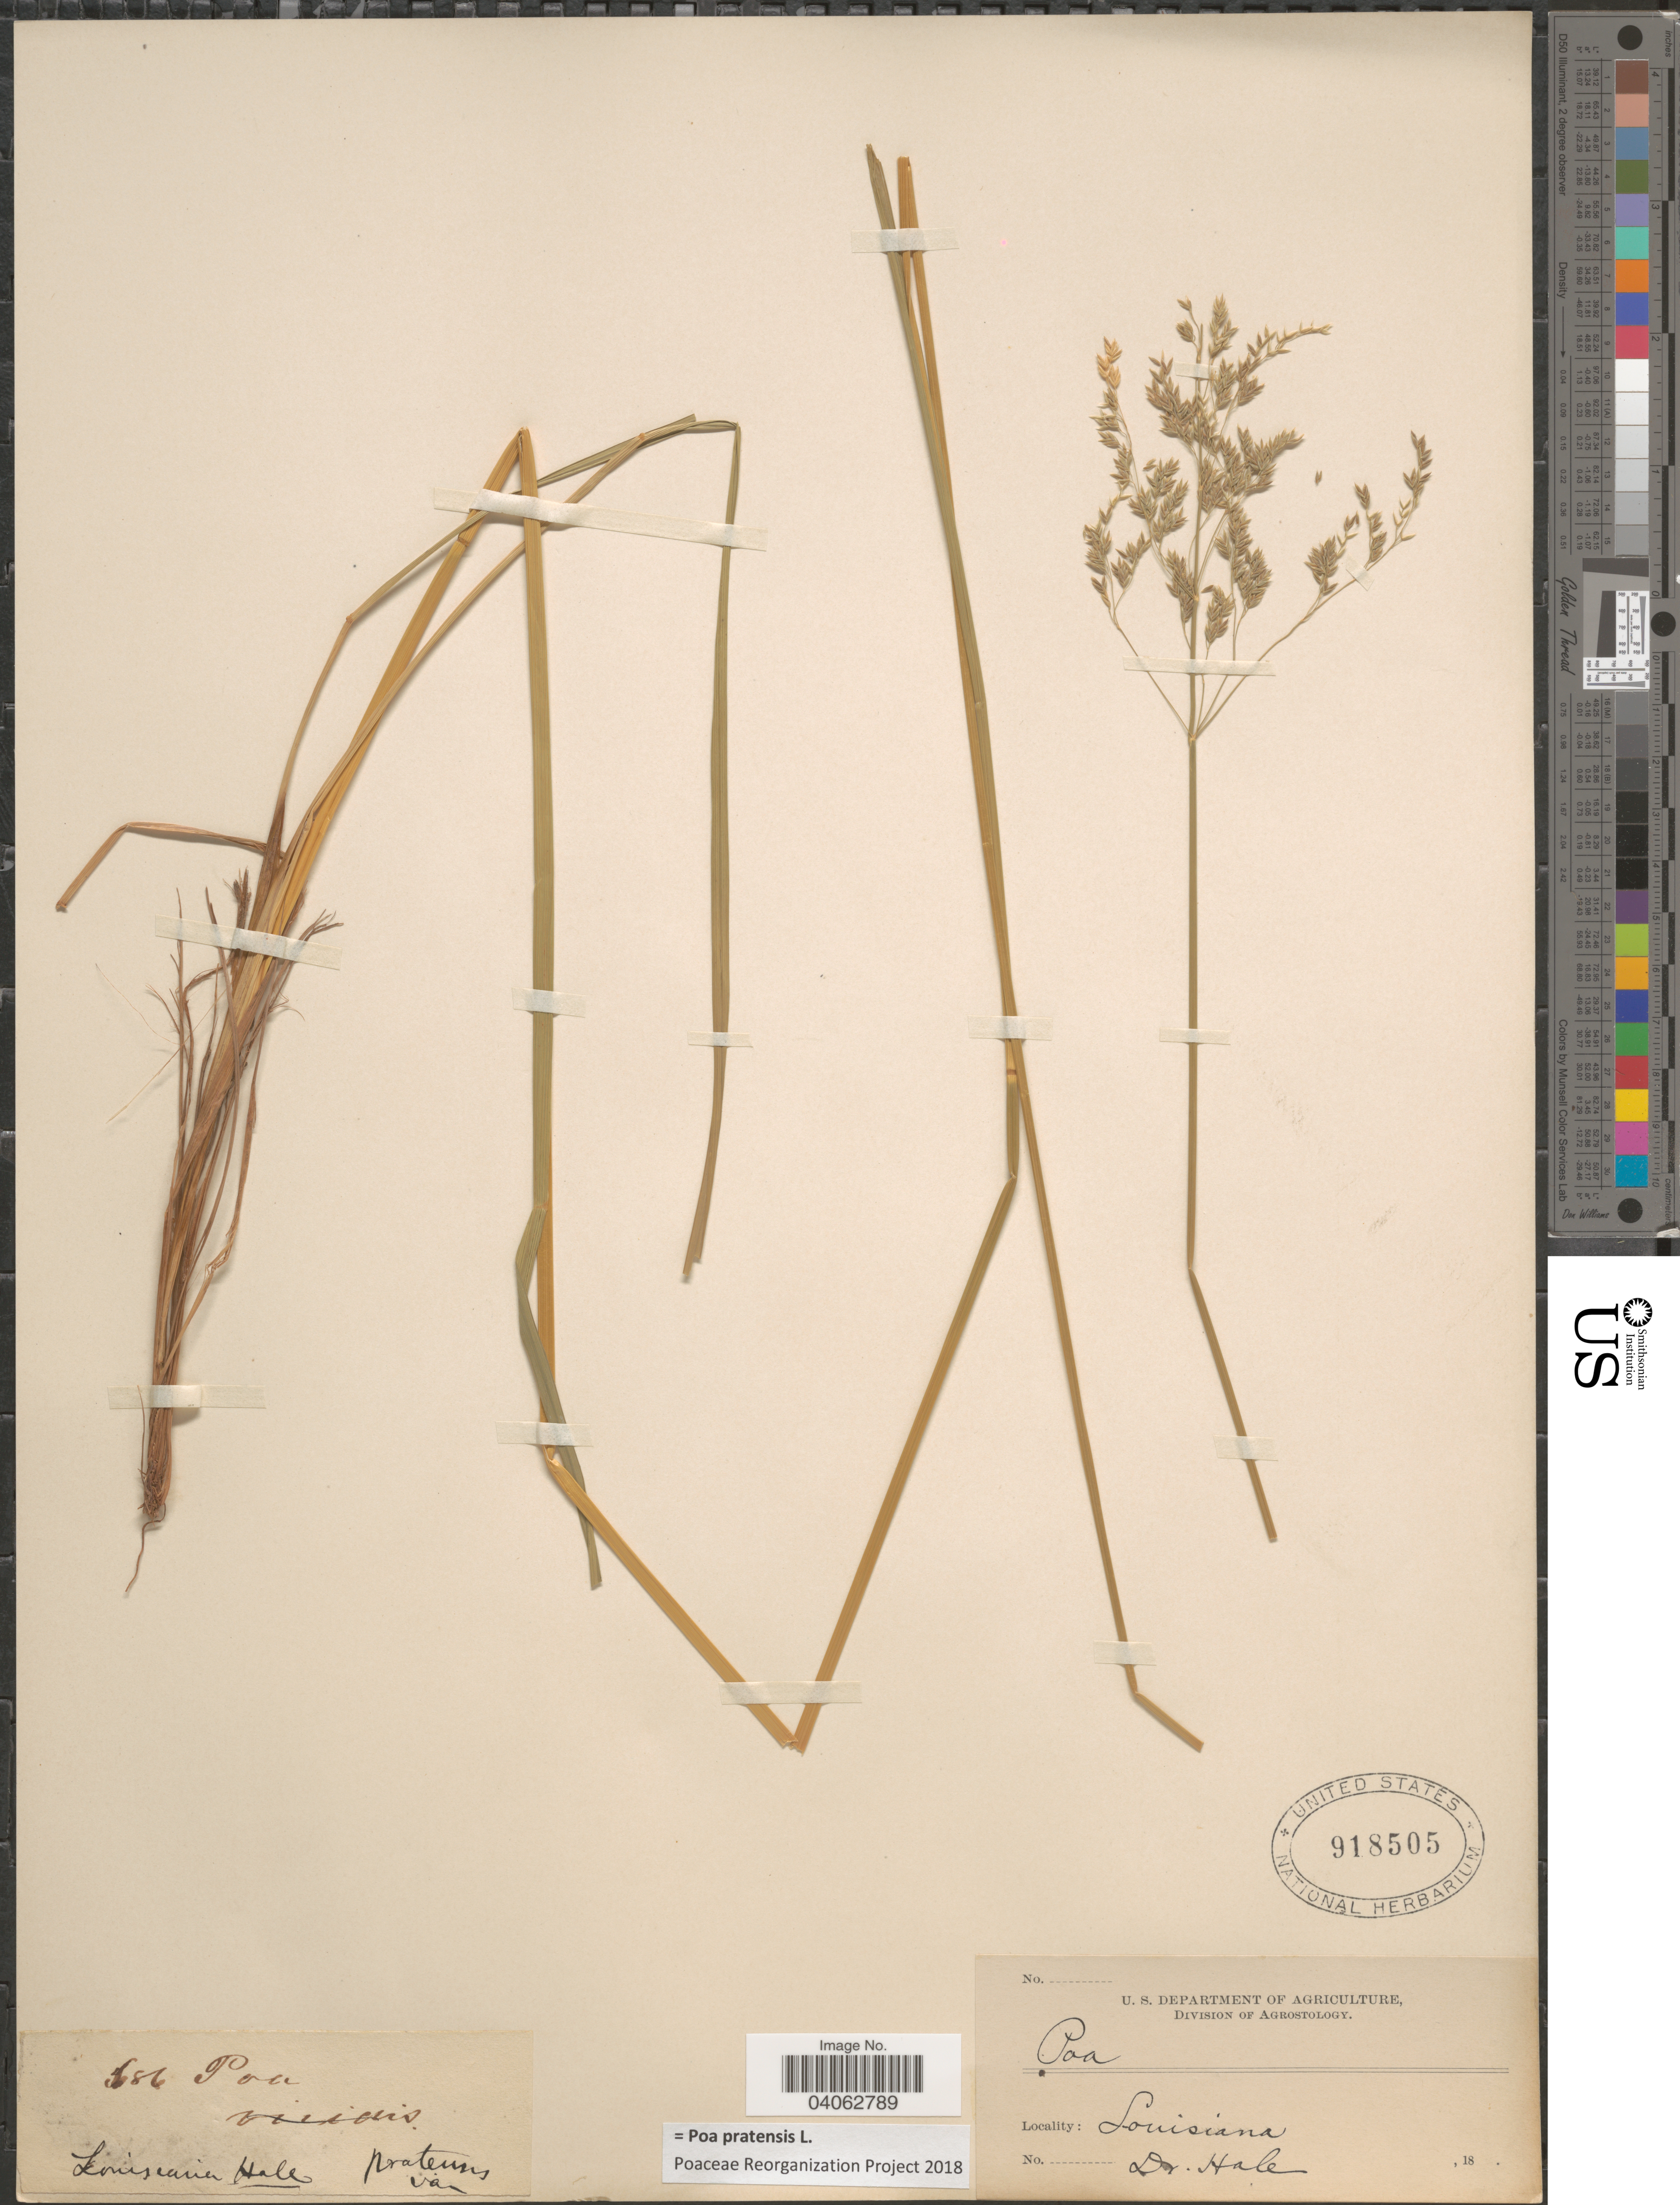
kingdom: Plantae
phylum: Tracheophyta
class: Liliopsida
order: Poales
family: Poaceae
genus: Poa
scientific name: Poa pratensis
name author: L.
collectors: -- Hale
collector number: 586*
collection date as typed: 18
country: United States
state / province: Louisiana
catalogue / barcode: US 918505